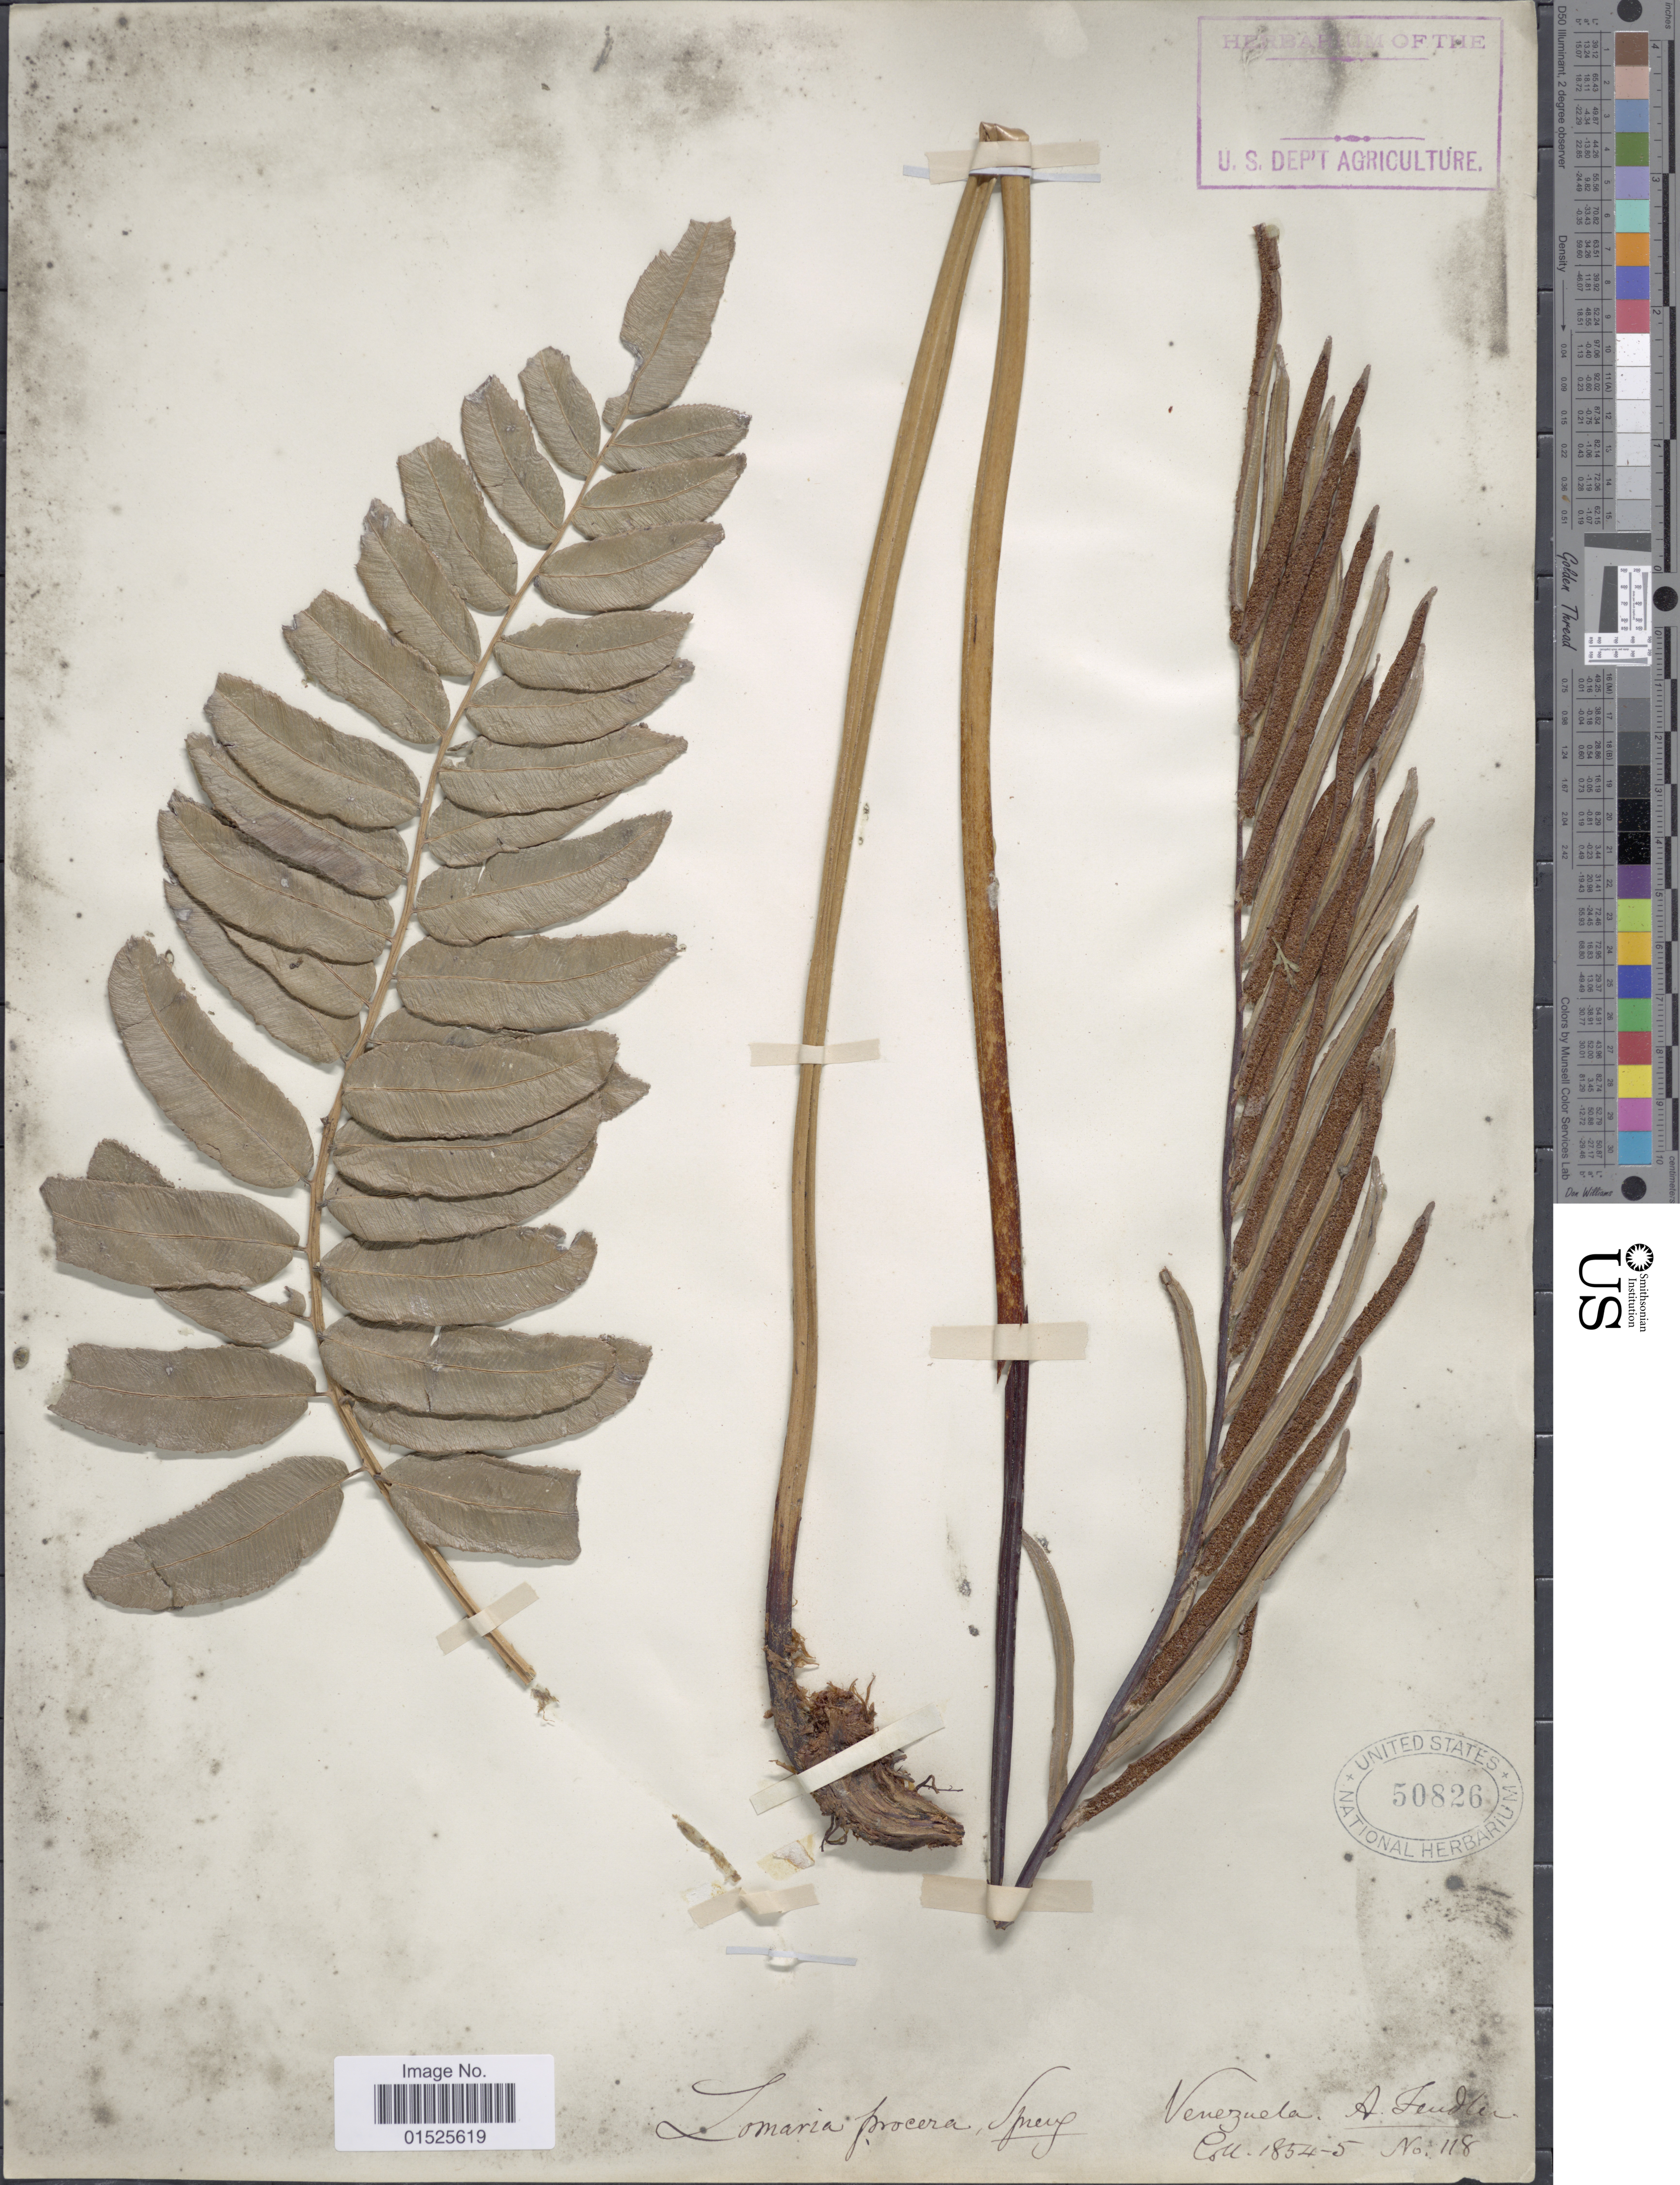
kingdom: Plantae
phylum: Tracheophyta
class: Polypodiopsida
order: Polypodiales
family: Blechnaceae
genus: Blechnum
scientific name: Blechnum cordatum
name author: (Desv.) Hieron.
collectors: A. Fendler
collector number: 118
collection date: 1854/1855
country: Venezuela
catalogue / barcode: US 50826